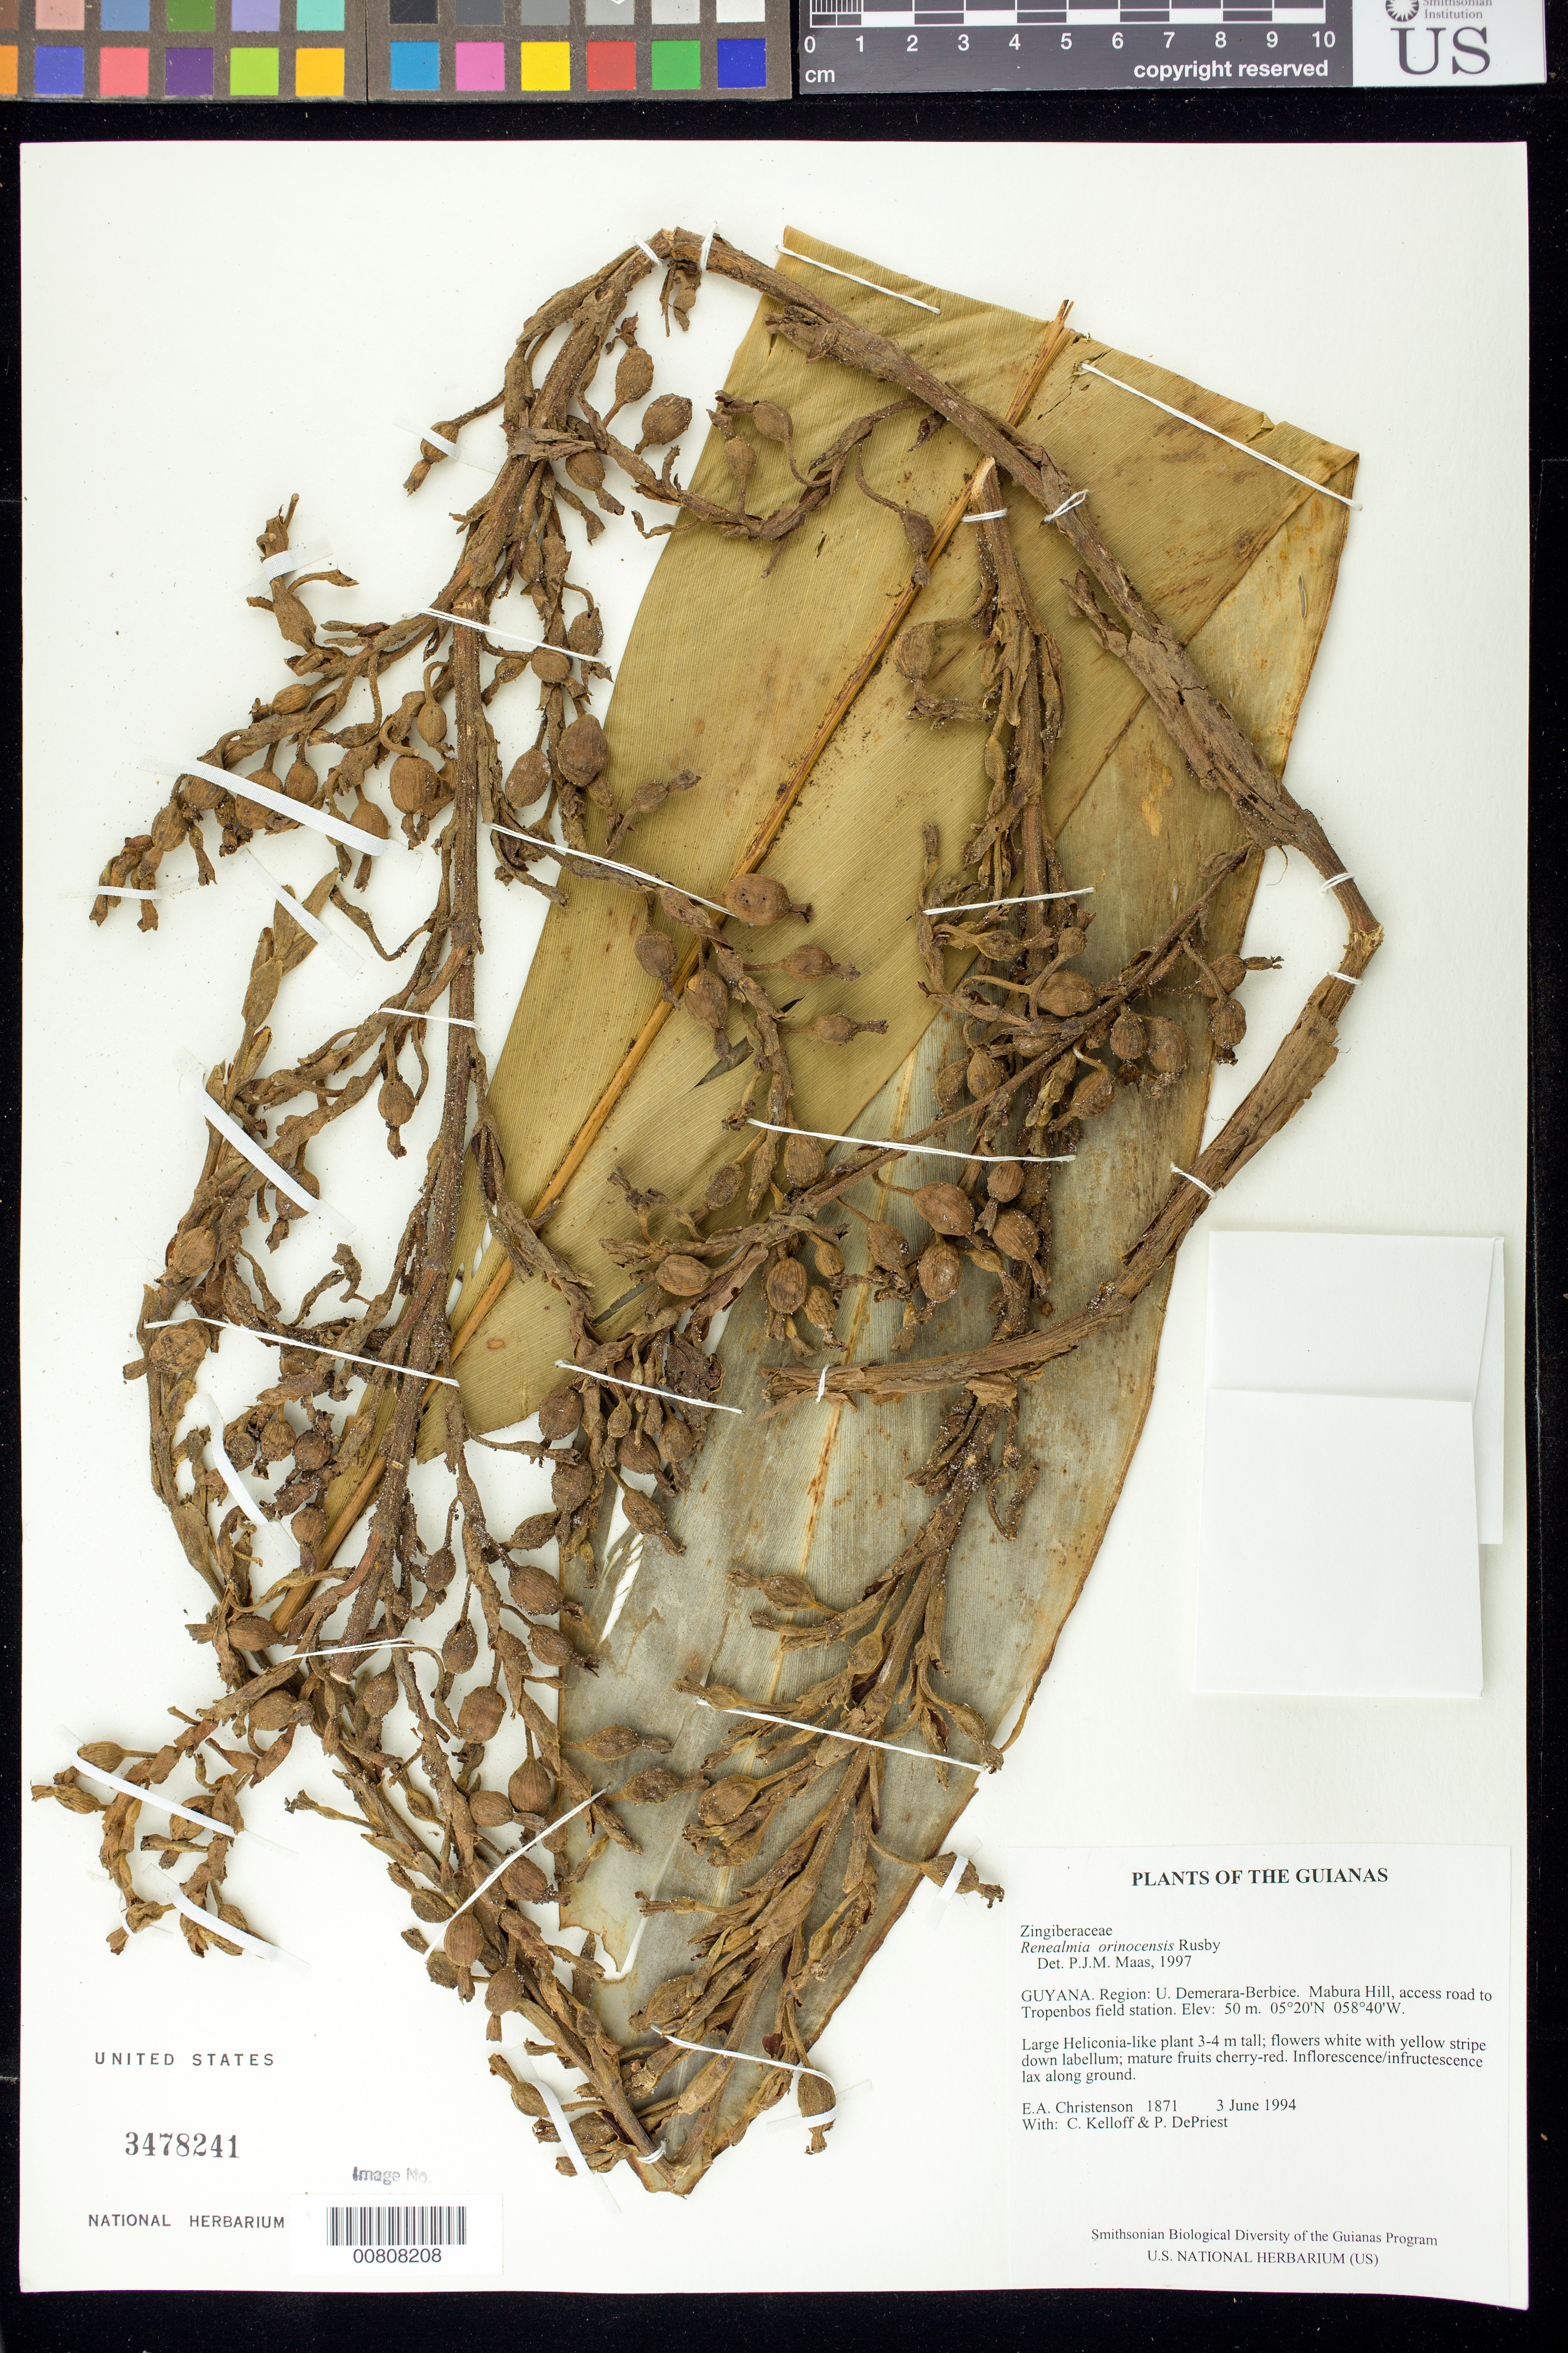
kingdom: Plantae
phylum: Tracheophyta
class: Liliopsida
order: Zingiberales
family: Zingiberaceae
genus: Renealmia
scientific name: Renealmia orinocensis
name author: Rusby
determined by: Maas, Paul J. M.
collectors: E. A. Christenson, C. L. Kelloff & P. DePriest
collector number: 1871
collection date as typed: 3 June 1994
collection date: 1994-06-03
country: Guyana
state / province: U. Demerara-Berbice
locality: Mabura Hill, access road to Tropenbos field station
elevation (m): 50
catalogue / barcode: US 3478241